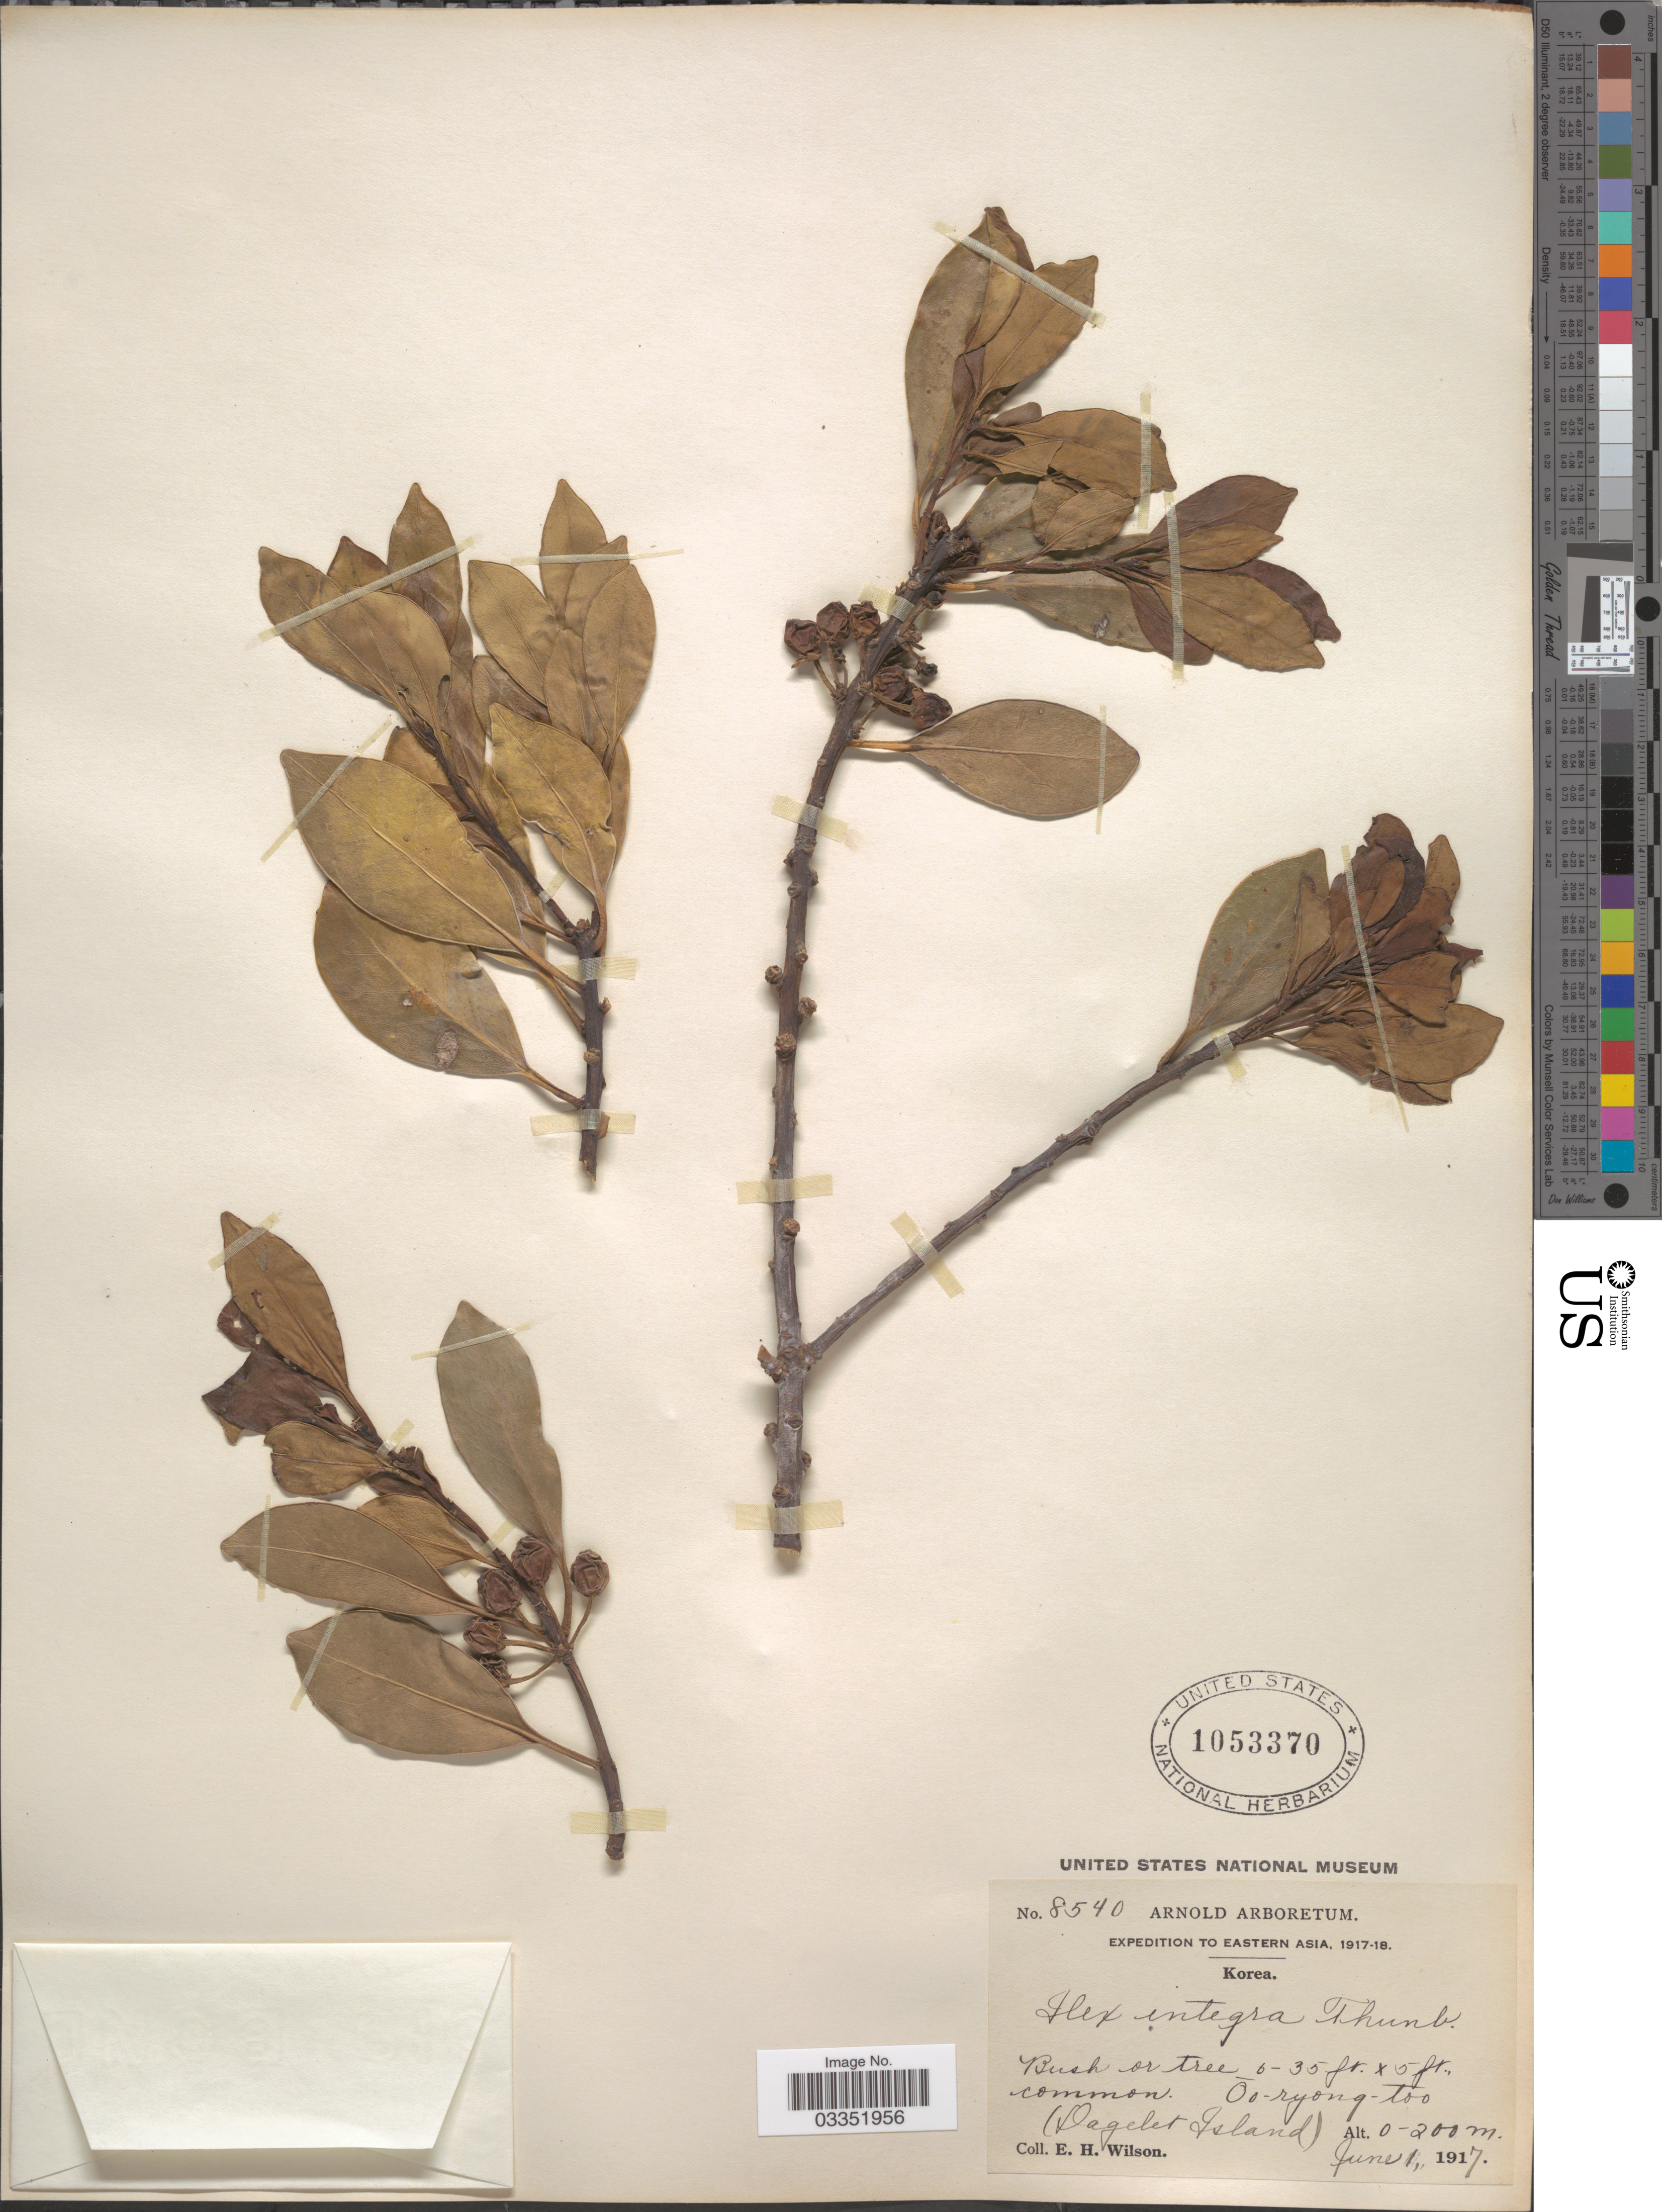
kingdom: Plantae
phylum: Tracheophyta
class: Magnoliopsida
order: Aquifoliales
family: Aquifoliaceae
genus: Ilex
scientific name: Ilex integra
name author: Thunb.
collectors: E. Wilson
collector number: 8540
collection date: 1917-06-01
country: South Korea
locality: Eastern Asia. Ōo-ryong-too (Dagelet Island).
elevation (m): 0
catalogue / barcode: US 1053370